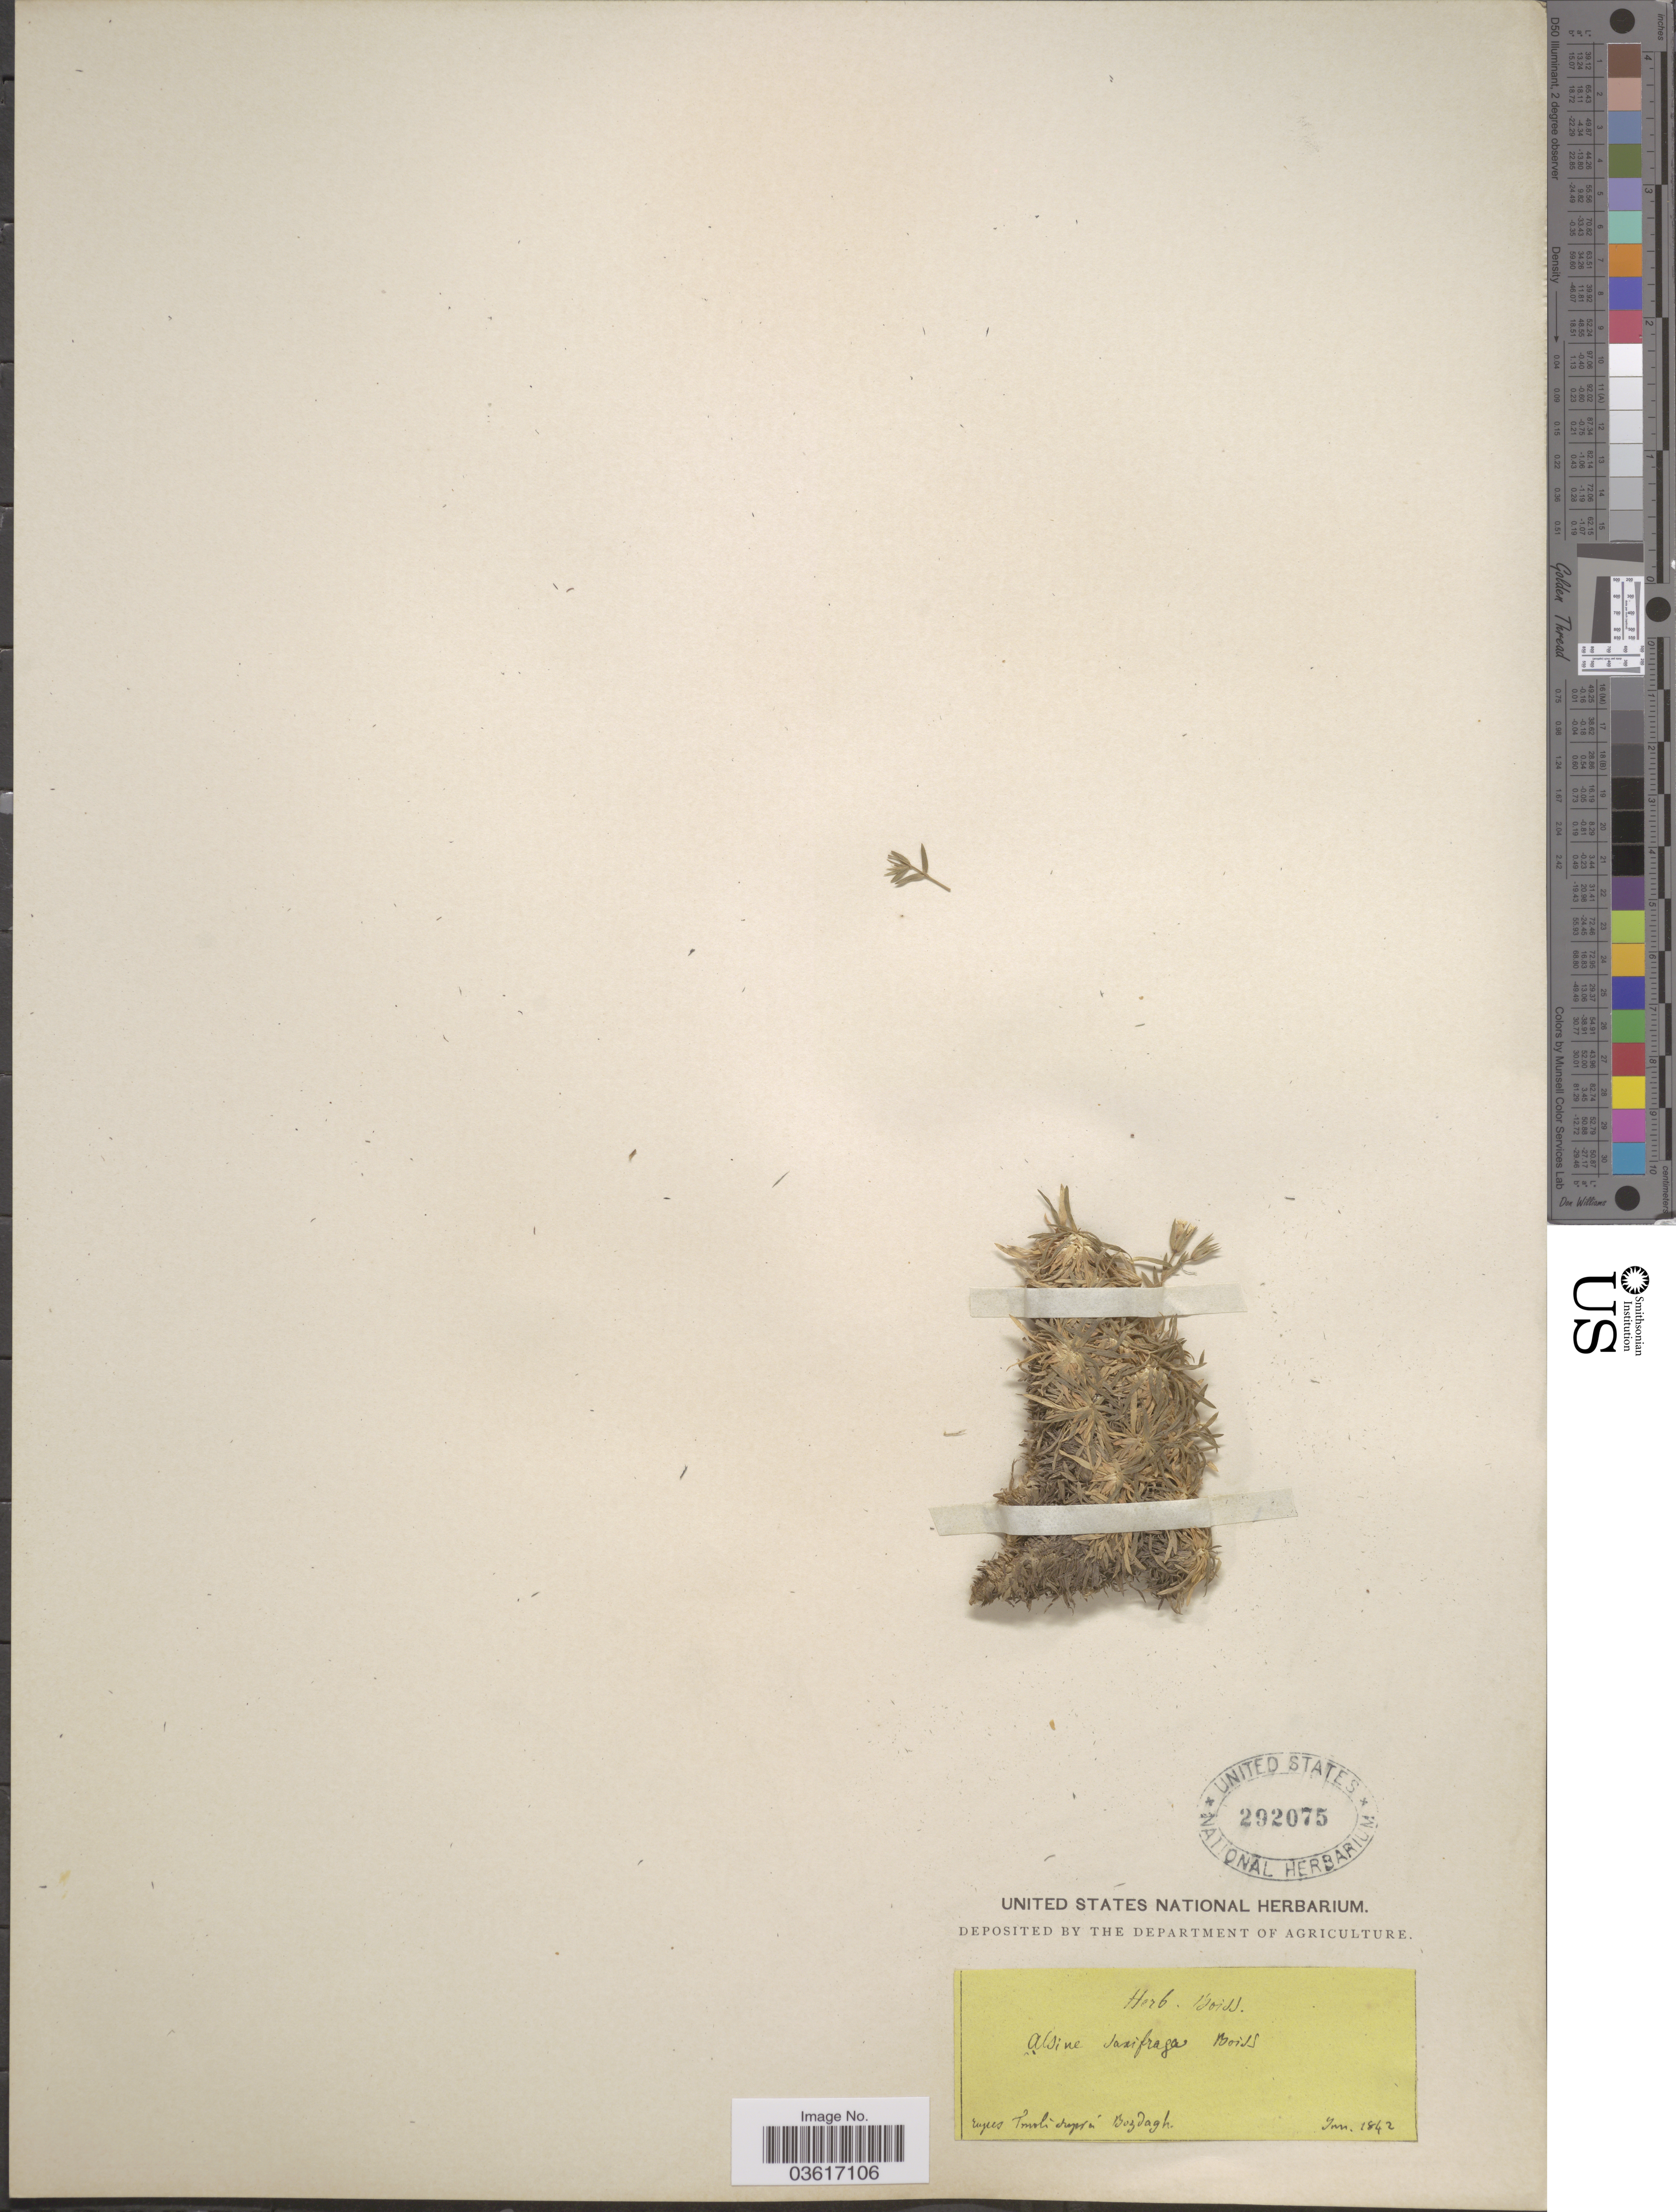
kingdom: Plantae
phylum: Tracheophyta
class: Magnoliopsida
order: Caryophyllales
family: Caryophyllaceae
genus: Mcneillia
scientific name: Mcneillia saxifraga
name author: (Friv.) Dillenb. & Kadereit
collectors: Ex herb. Boiss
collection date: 1842-06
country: Turkey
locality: Rupes Tmoli 'supra' Bozdagh.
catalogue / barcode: US 292075